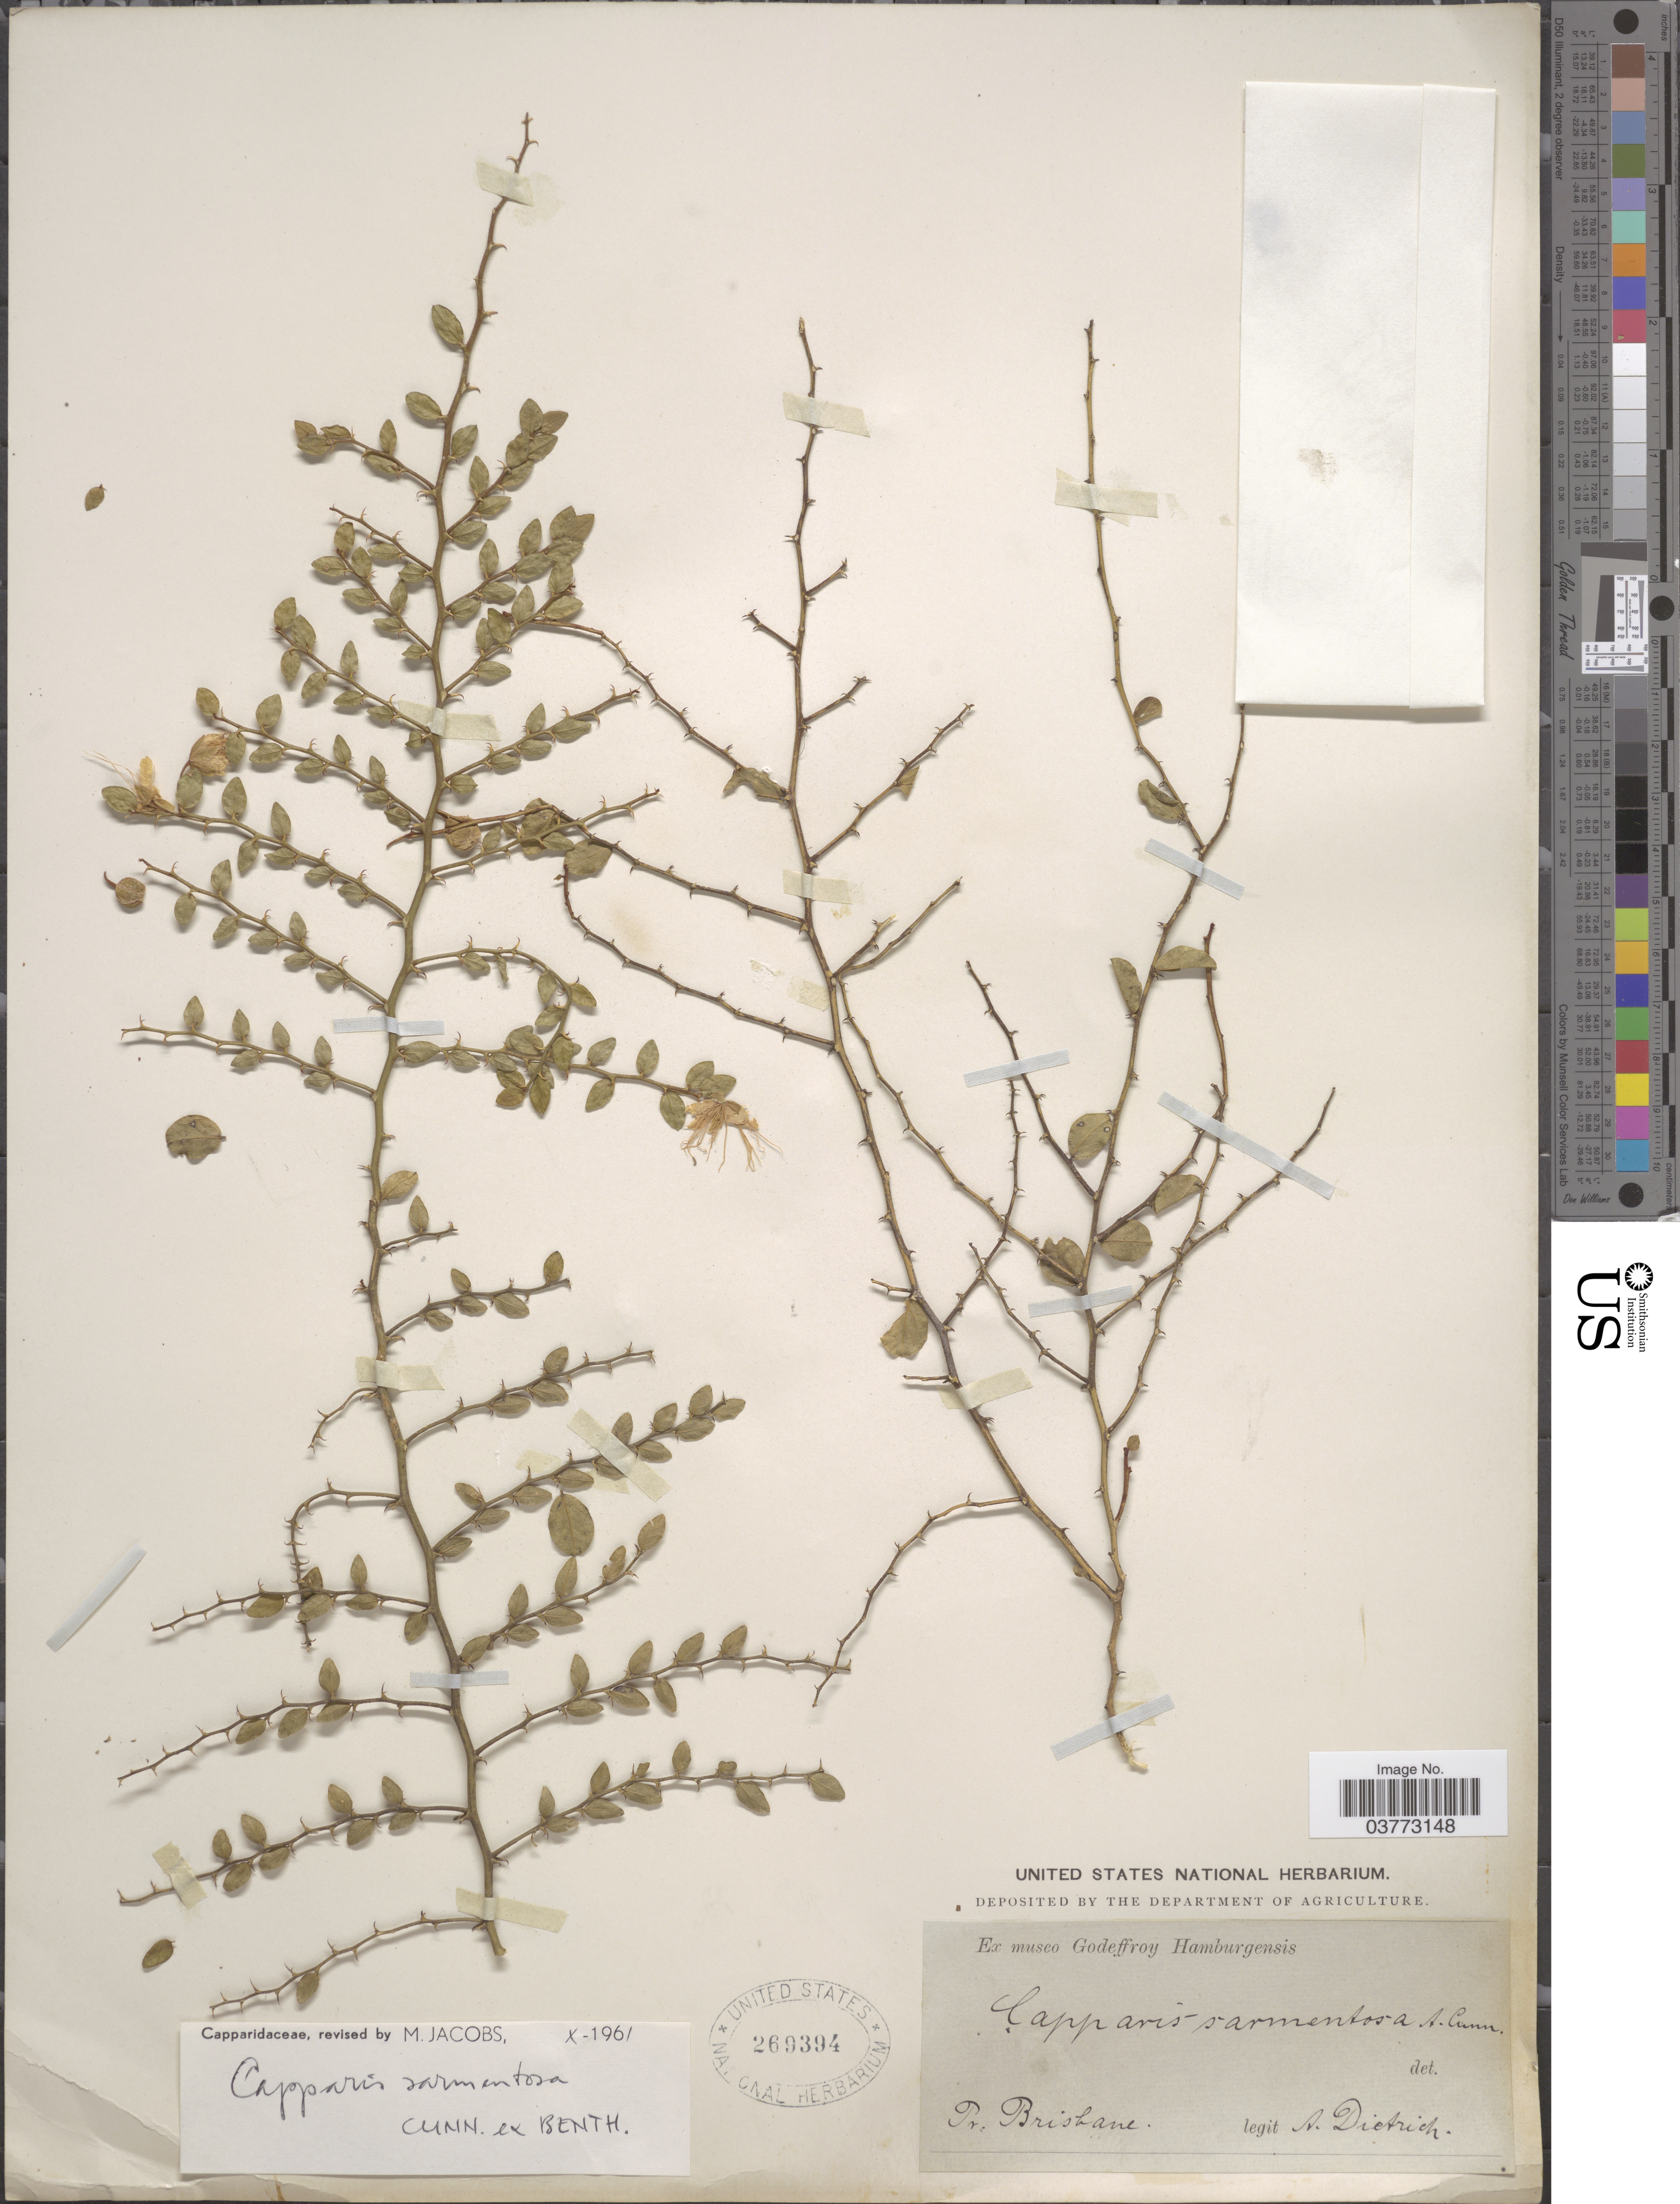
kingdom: Plantae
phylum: Tracheophyta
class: Magnoliopsida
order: Brassicales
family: Capparaceae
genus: Capparis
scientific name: Capparis sarmentosa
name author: A. Cunn. ex Benth.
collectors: A. G. Dietrich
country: Australia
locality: Pr. Brisbane.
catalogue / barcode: US 269394